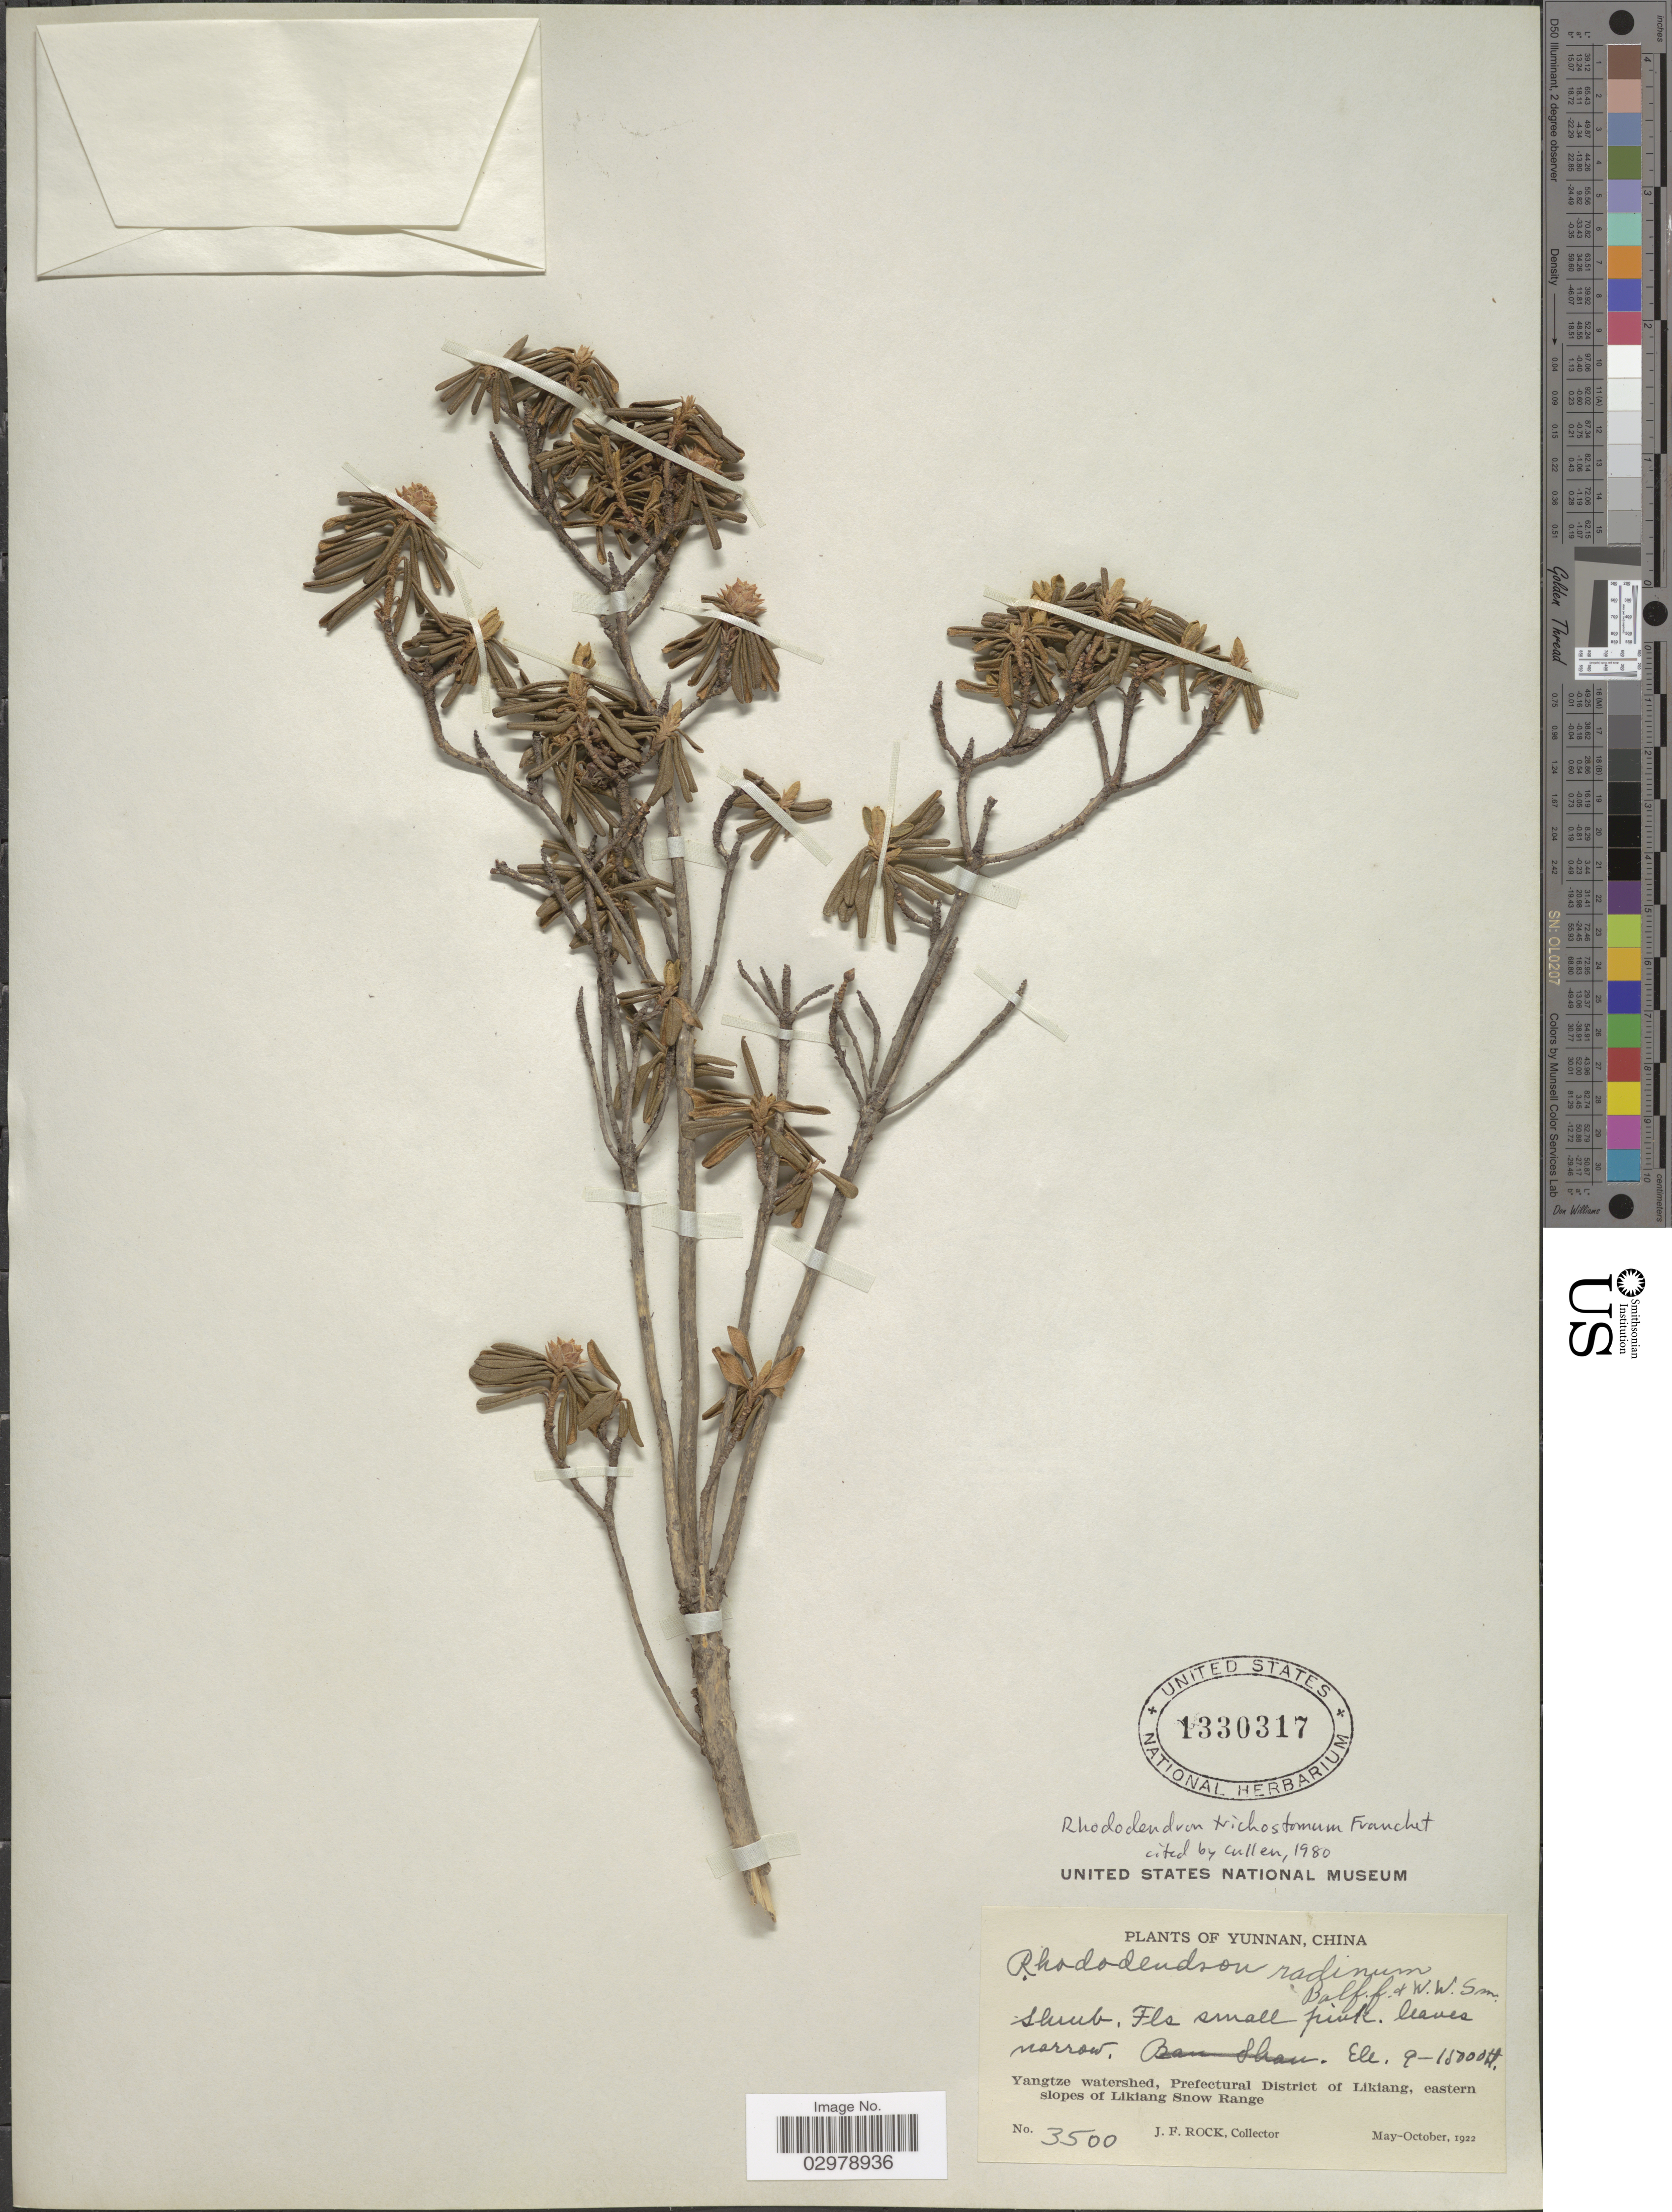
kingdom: Plantae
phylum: Tracheophyta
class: Magnoliopsida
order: Ericales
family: Ericaceae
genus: Rhododendron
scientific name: Rhododendron trichostomum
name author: Franch.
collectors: J. Rock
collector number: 3500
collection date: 1922-05/1922-10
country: China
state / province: Yunnan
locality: Yangtze watershed, Prefectural District of Likiang, eastern slopes of Likiang Snow Range.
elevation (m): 2743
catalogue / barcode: US 1330317